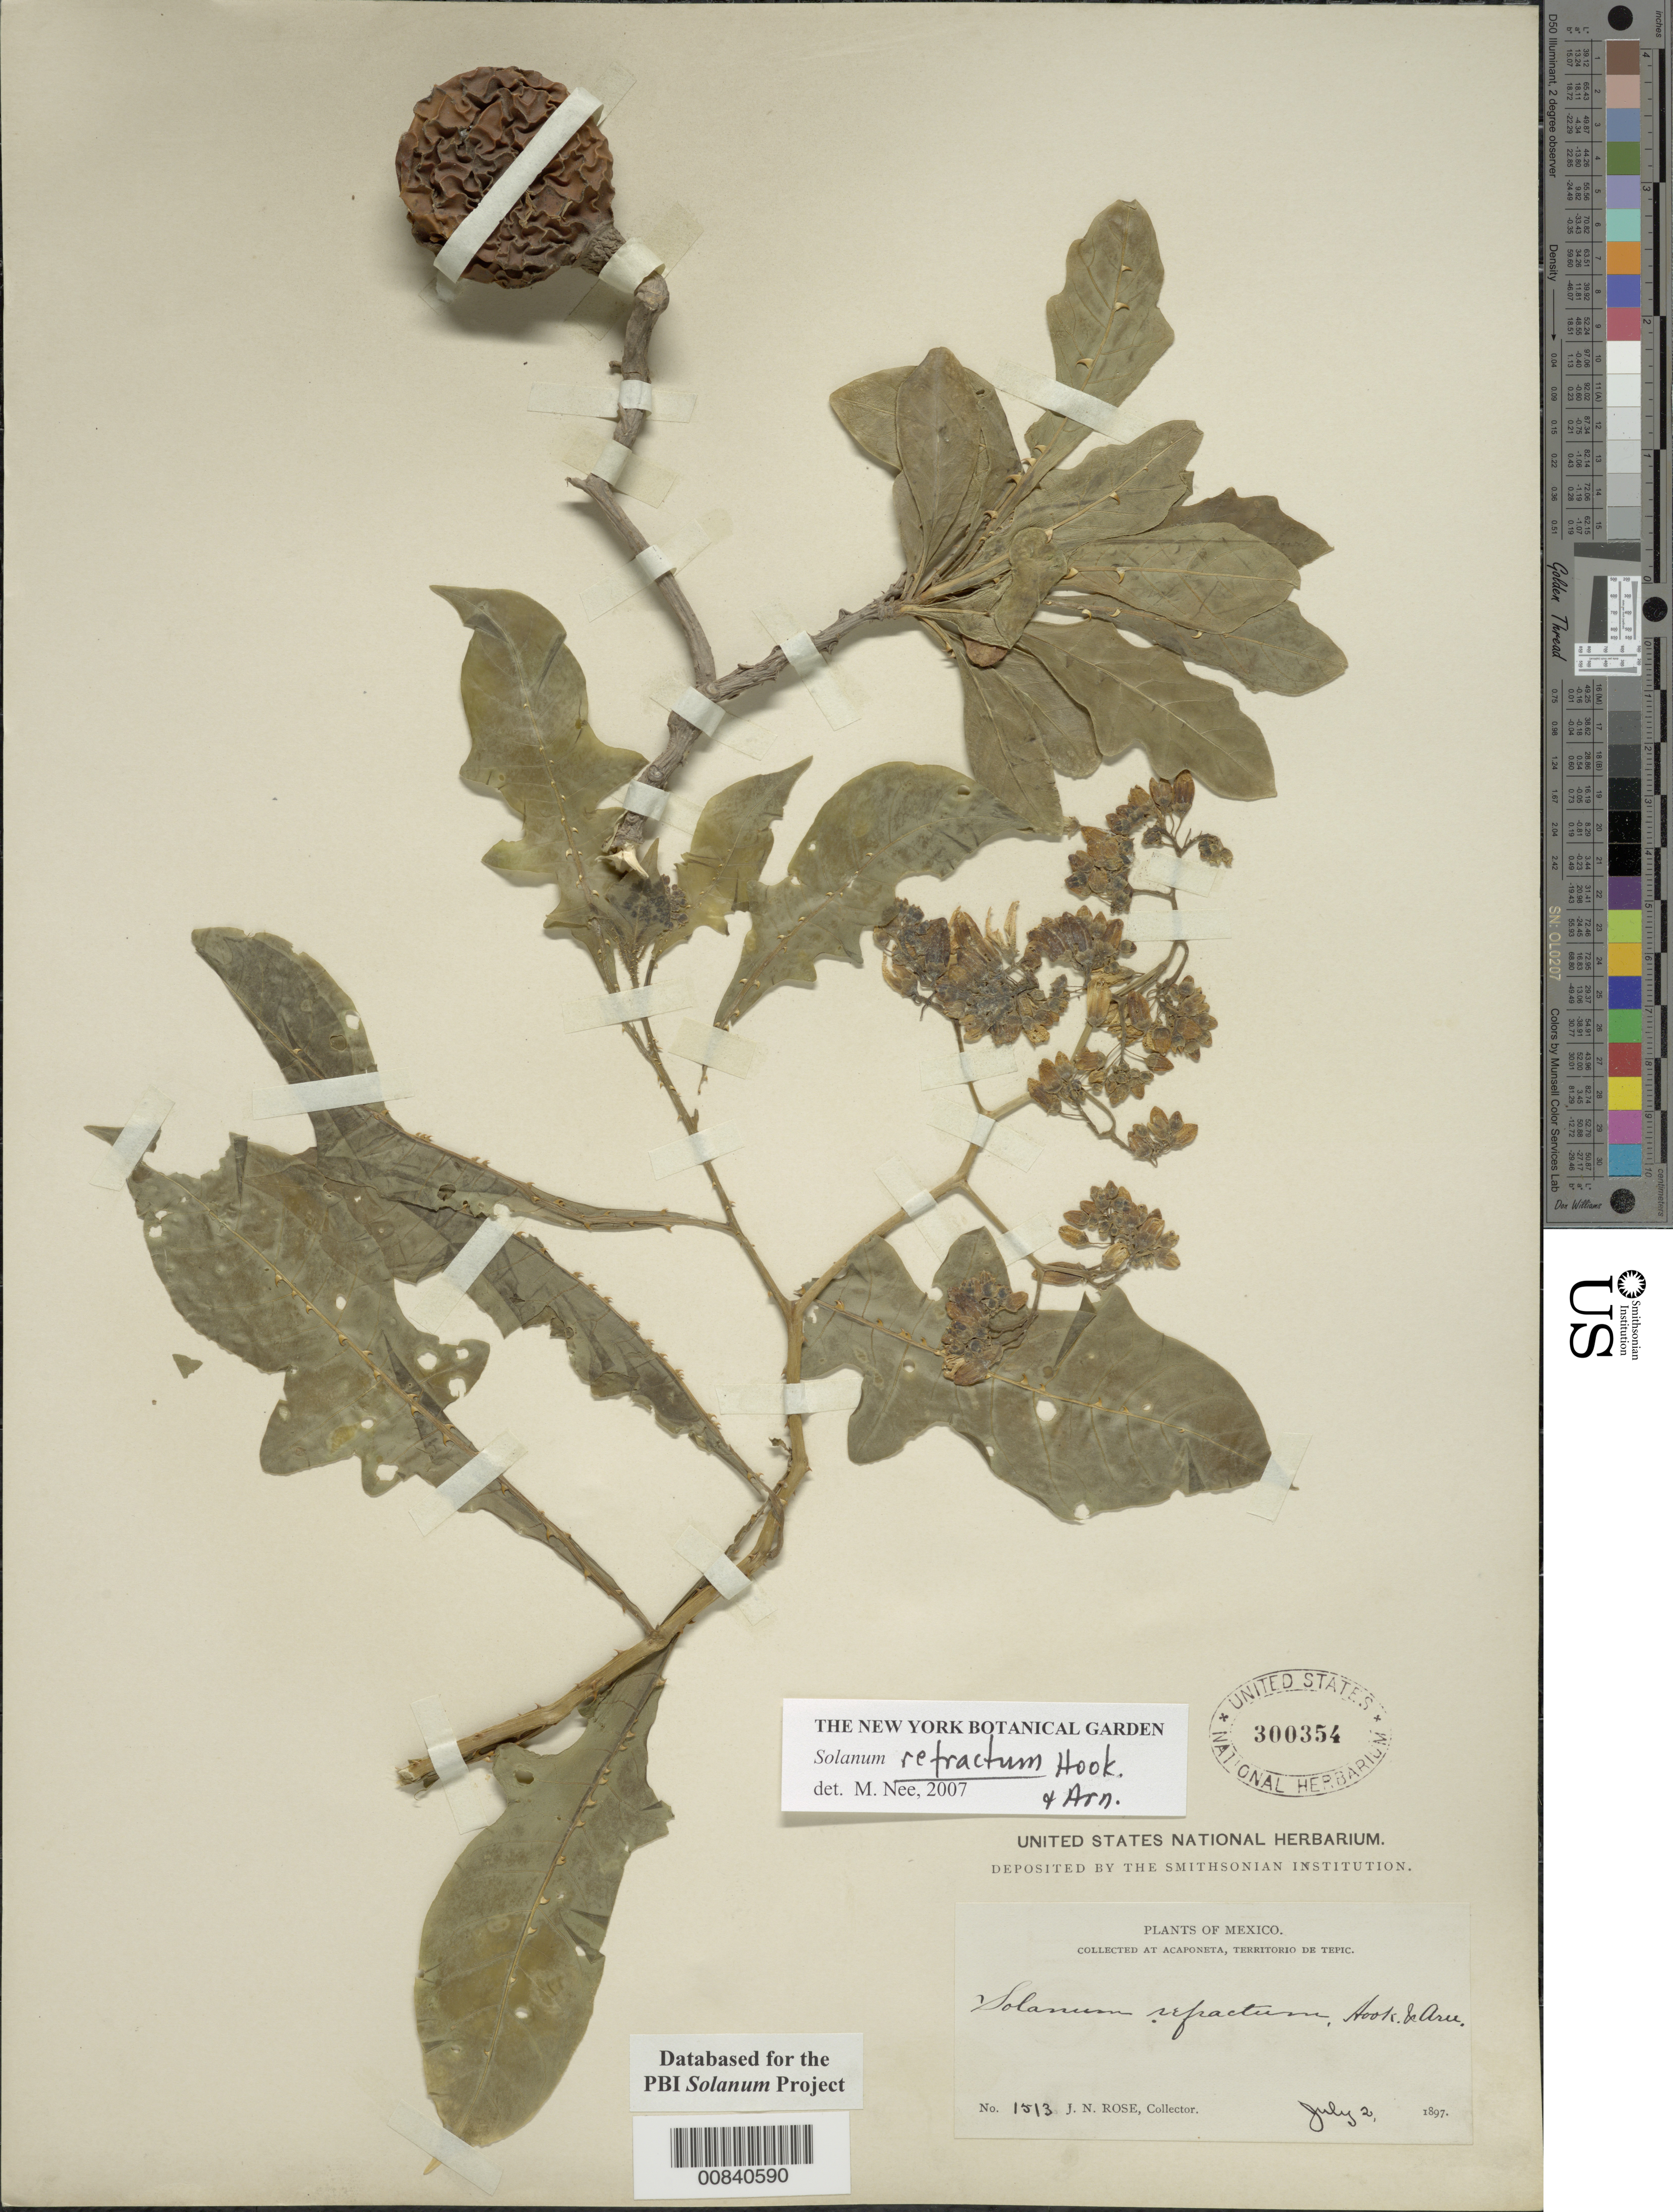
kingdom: Plantae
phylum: Tracheophyta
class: Magnoliopsida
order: Solanales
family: Solanaceae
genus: Solanum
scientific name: Solanum bicorne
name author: Dunal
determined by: Clark, J. L., (SEL), The Marie Selby Botanical Garden (UNITED STATES)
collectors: J. N. Rose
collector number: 1513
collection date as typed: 2 Jul 1897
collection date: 1897-07-02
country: Mexico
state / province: Nayarit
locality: Collected at Acaponeta, territorio de Tepic.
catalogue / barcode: US 300354